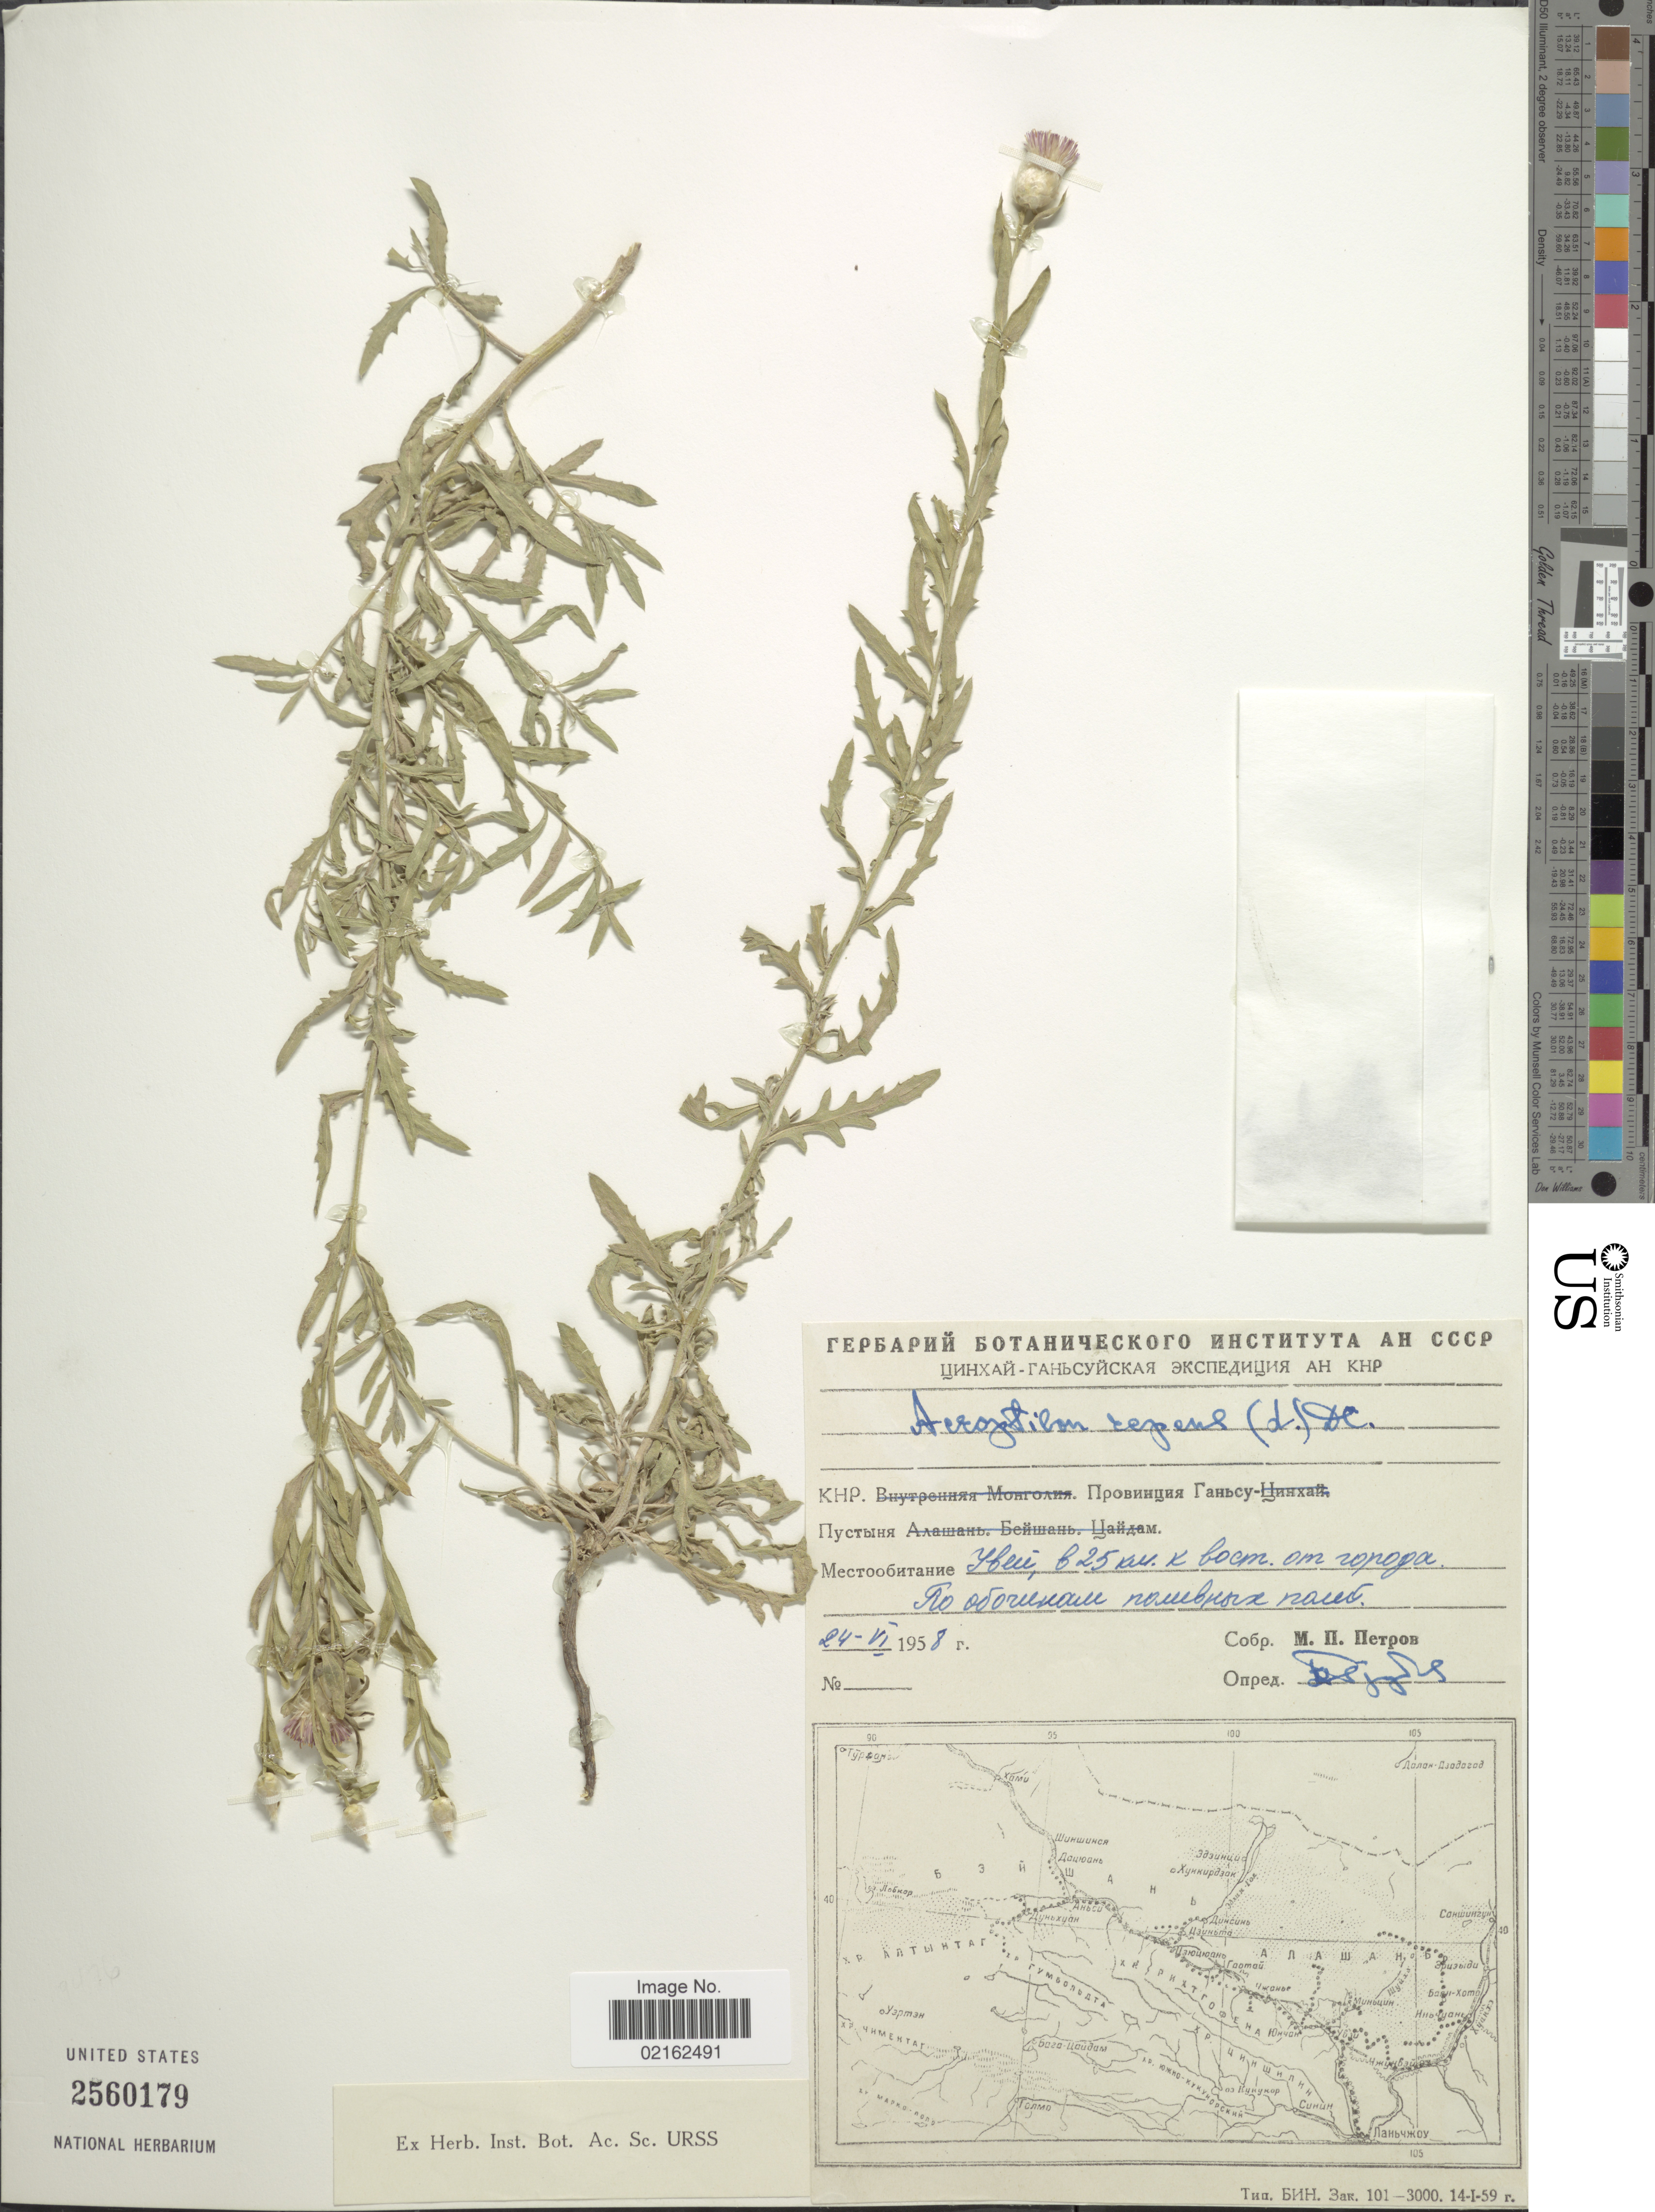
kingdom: Plantae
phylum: Tracheophyta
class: Magnoliopsida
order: Asterales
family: Asteraceae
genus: Acroptilon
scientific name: Acroptilon repens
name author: (L.) DC.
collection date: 1958-06-24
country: China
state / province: Gansu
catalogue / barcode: US 2560179